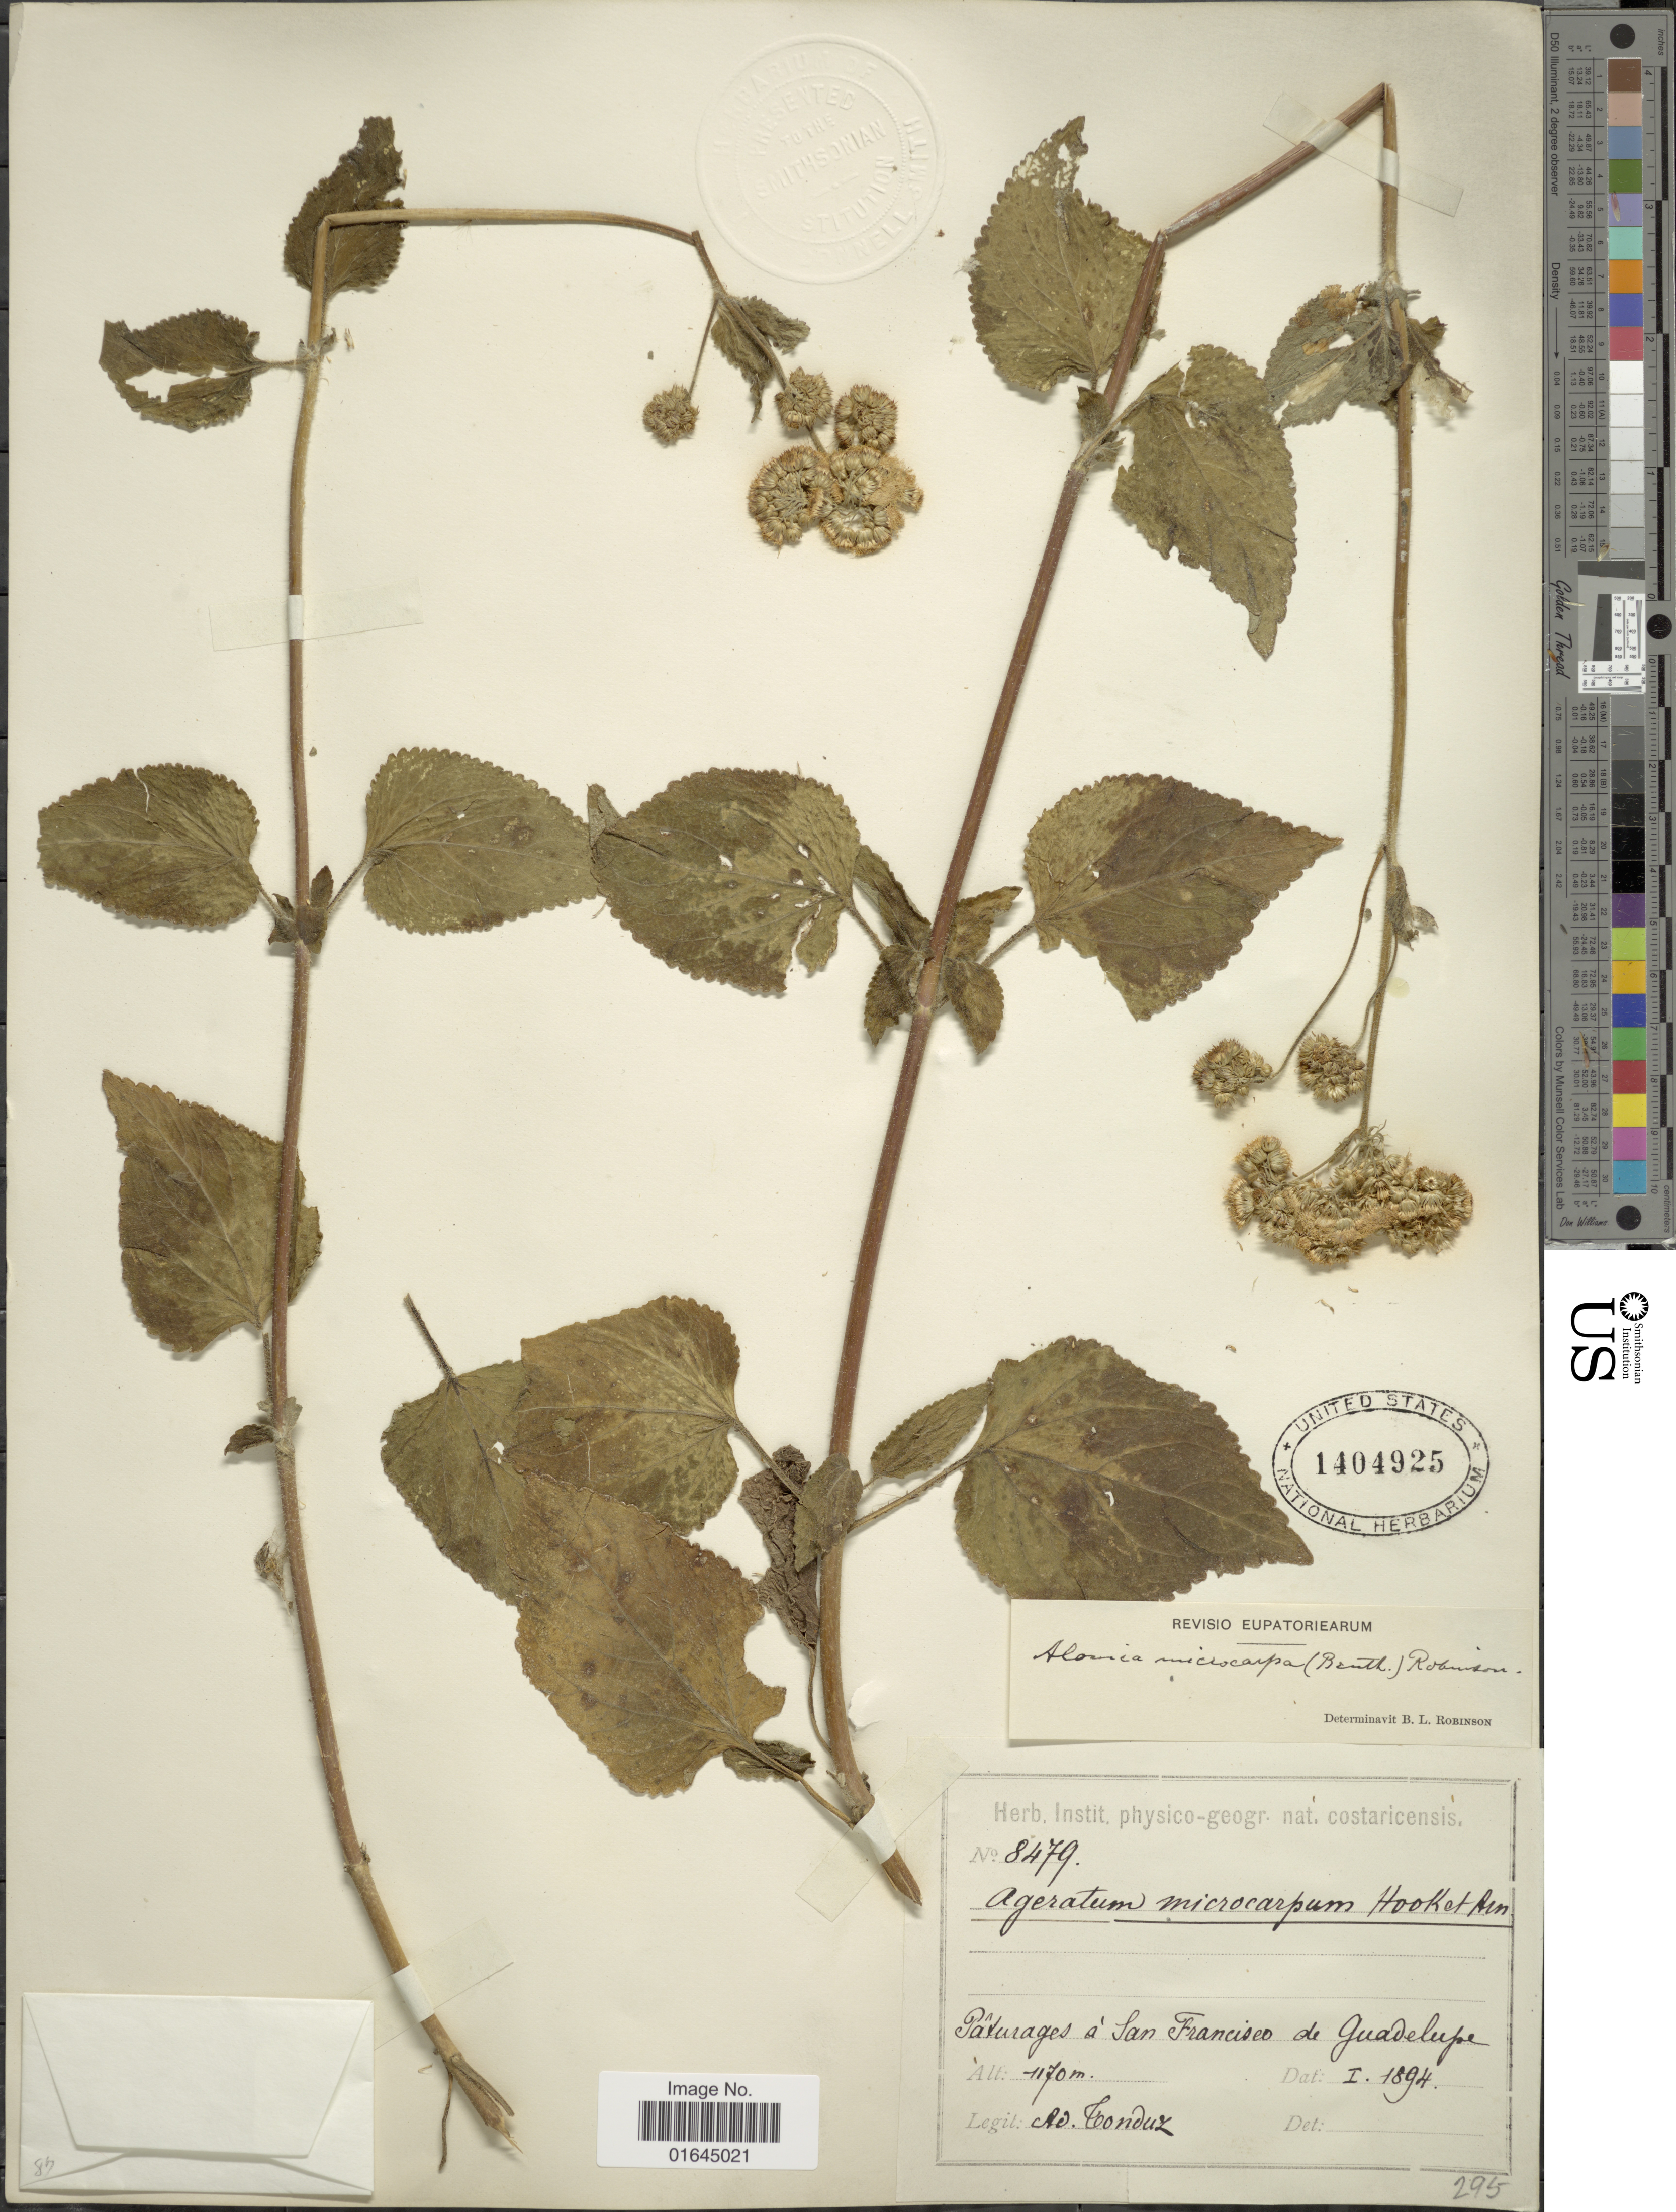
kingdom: Plantae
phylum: Tracheophyta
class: Magnoliopsida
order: Asterales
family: Asteraceae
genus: Ageratum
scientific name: Ageratum microcarpum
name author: (Benth. ex Oerst.) Hemsl.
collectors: A. Tonduz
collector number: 8479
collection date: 1894-01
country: Guadeloupe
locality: Pâturages á San Francisco de Guadelupe.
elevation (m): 1170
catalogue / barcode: US 1404925